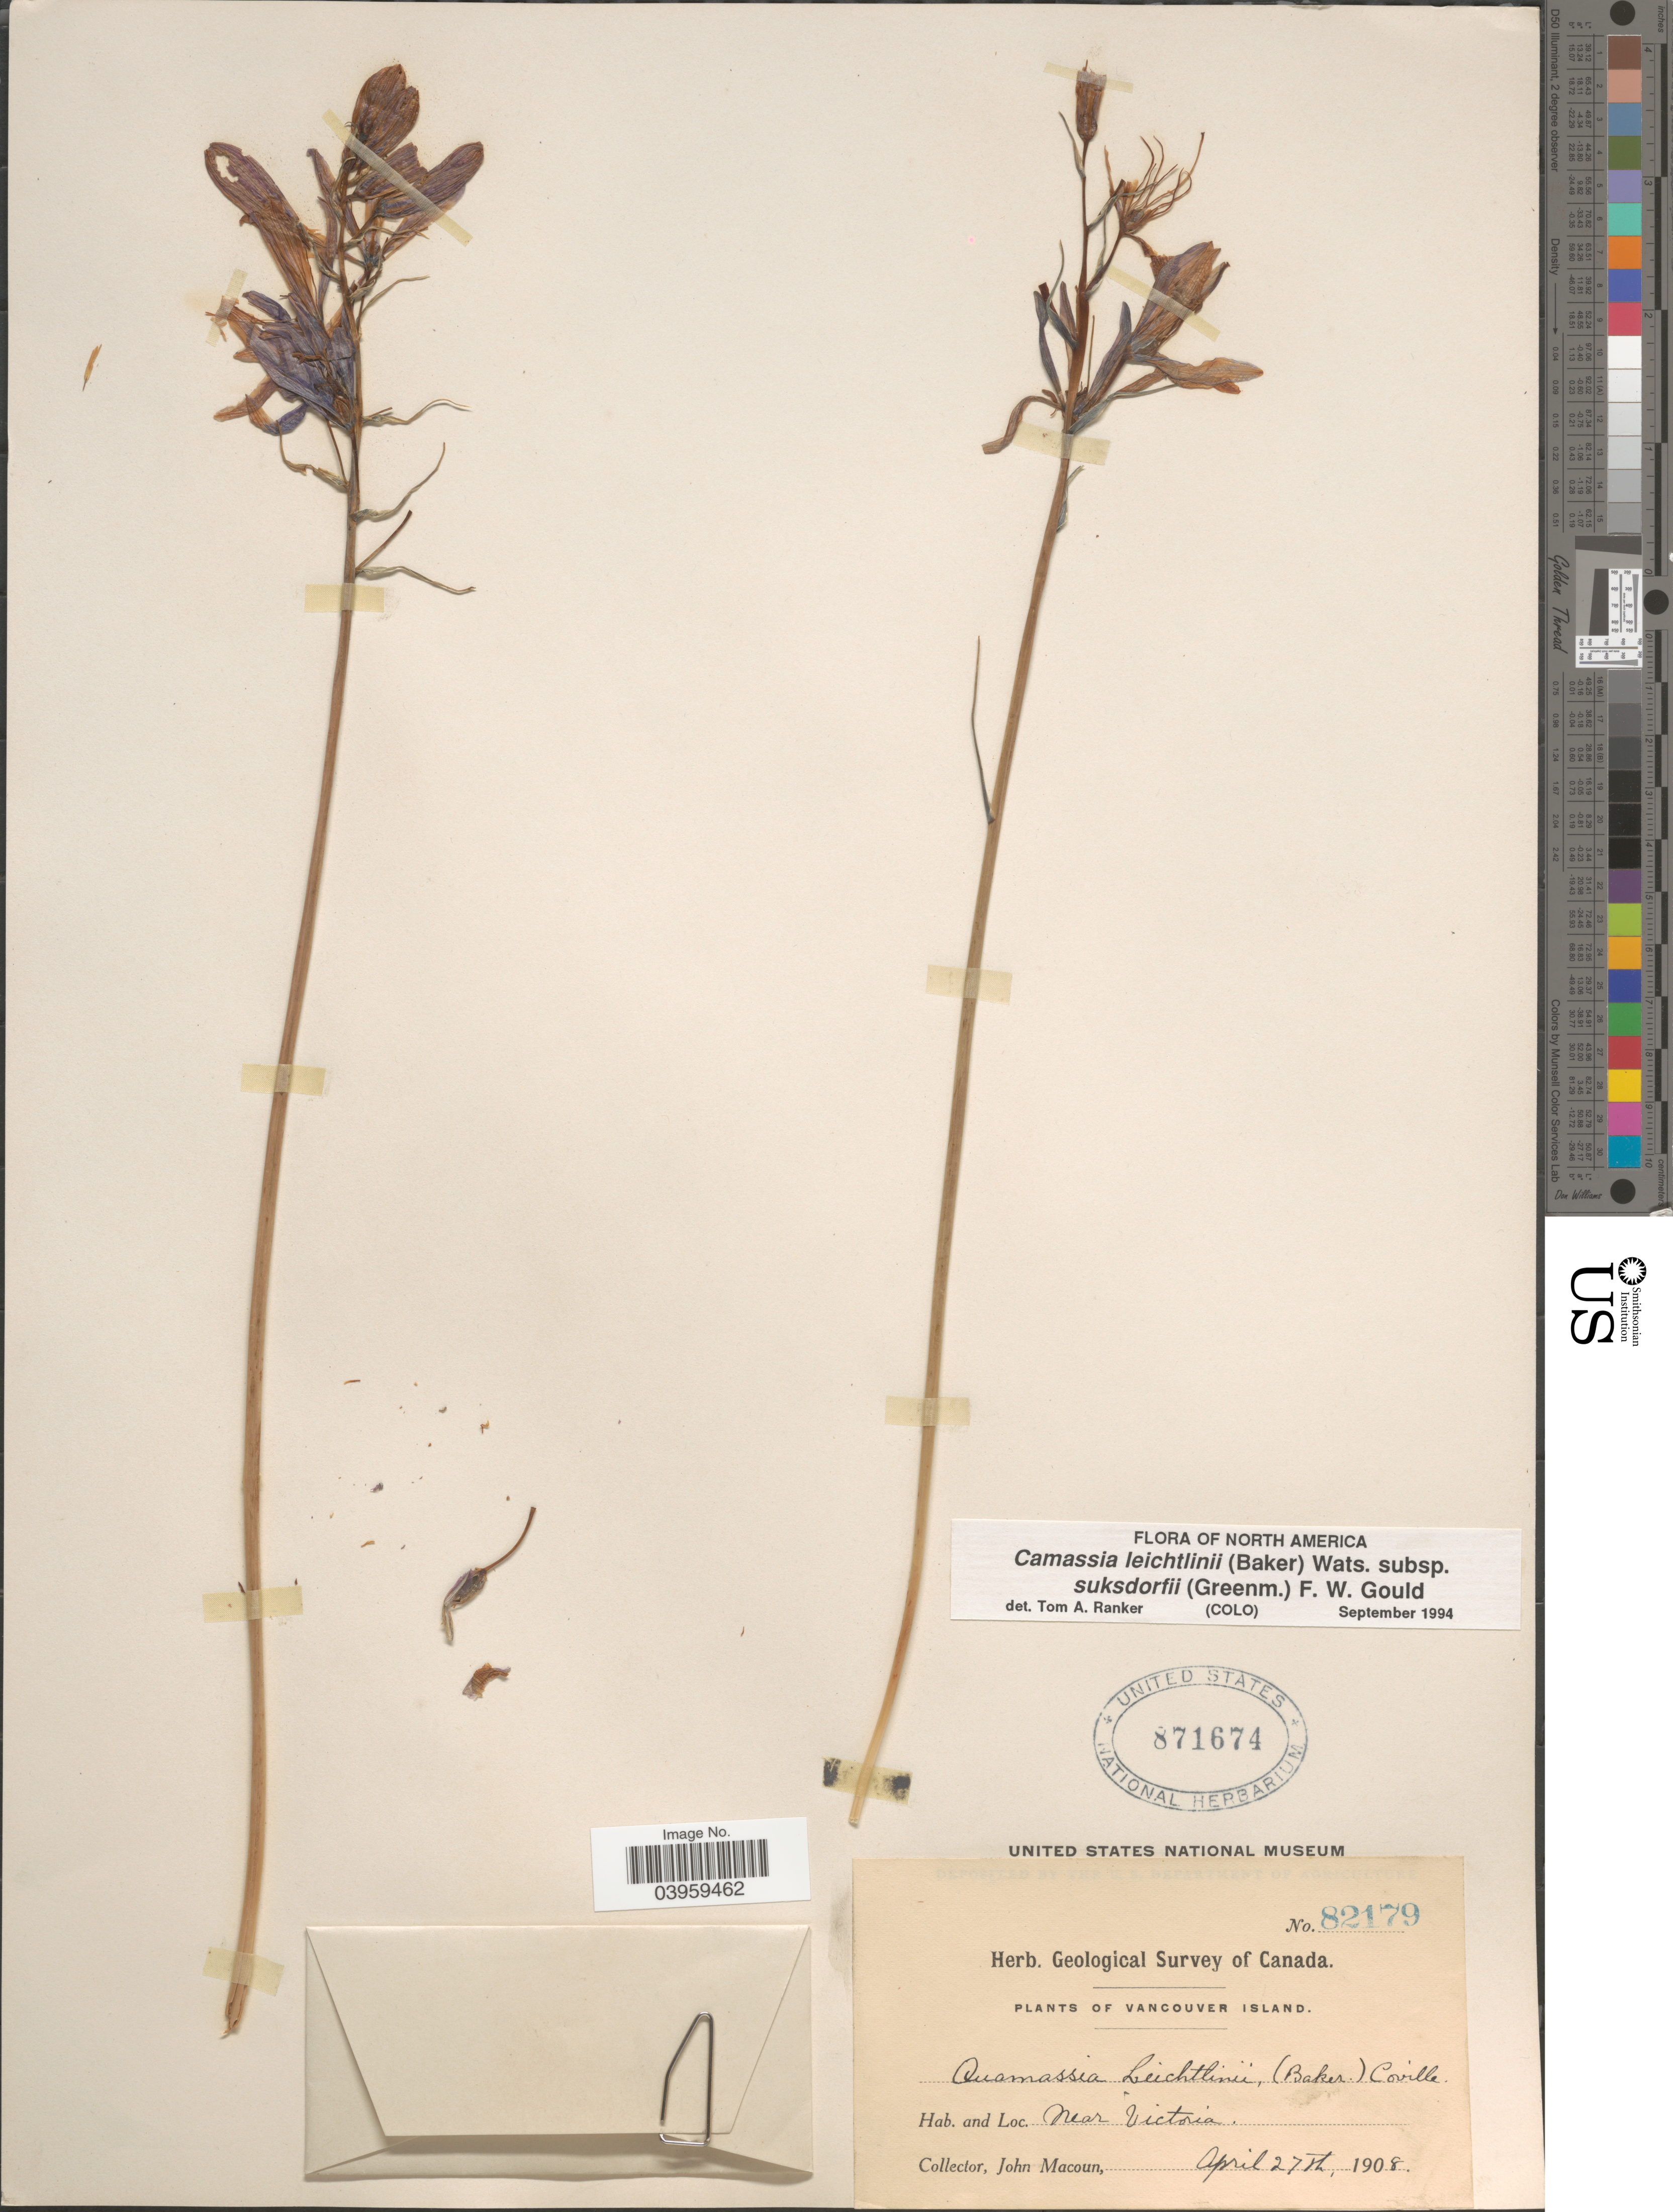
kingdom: Plantae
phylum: Tracheophyta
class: Liliopsida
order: Asparagales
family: Asparagaceae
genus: Camassia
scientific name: Camassia leichtlinii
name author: (Baker) S. Watson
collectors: J. Macoun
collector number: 82179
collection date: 1908-04-27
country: Canada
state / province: British Columbia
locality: Vancouver Island. Near Victoria.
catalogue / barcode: US 871674